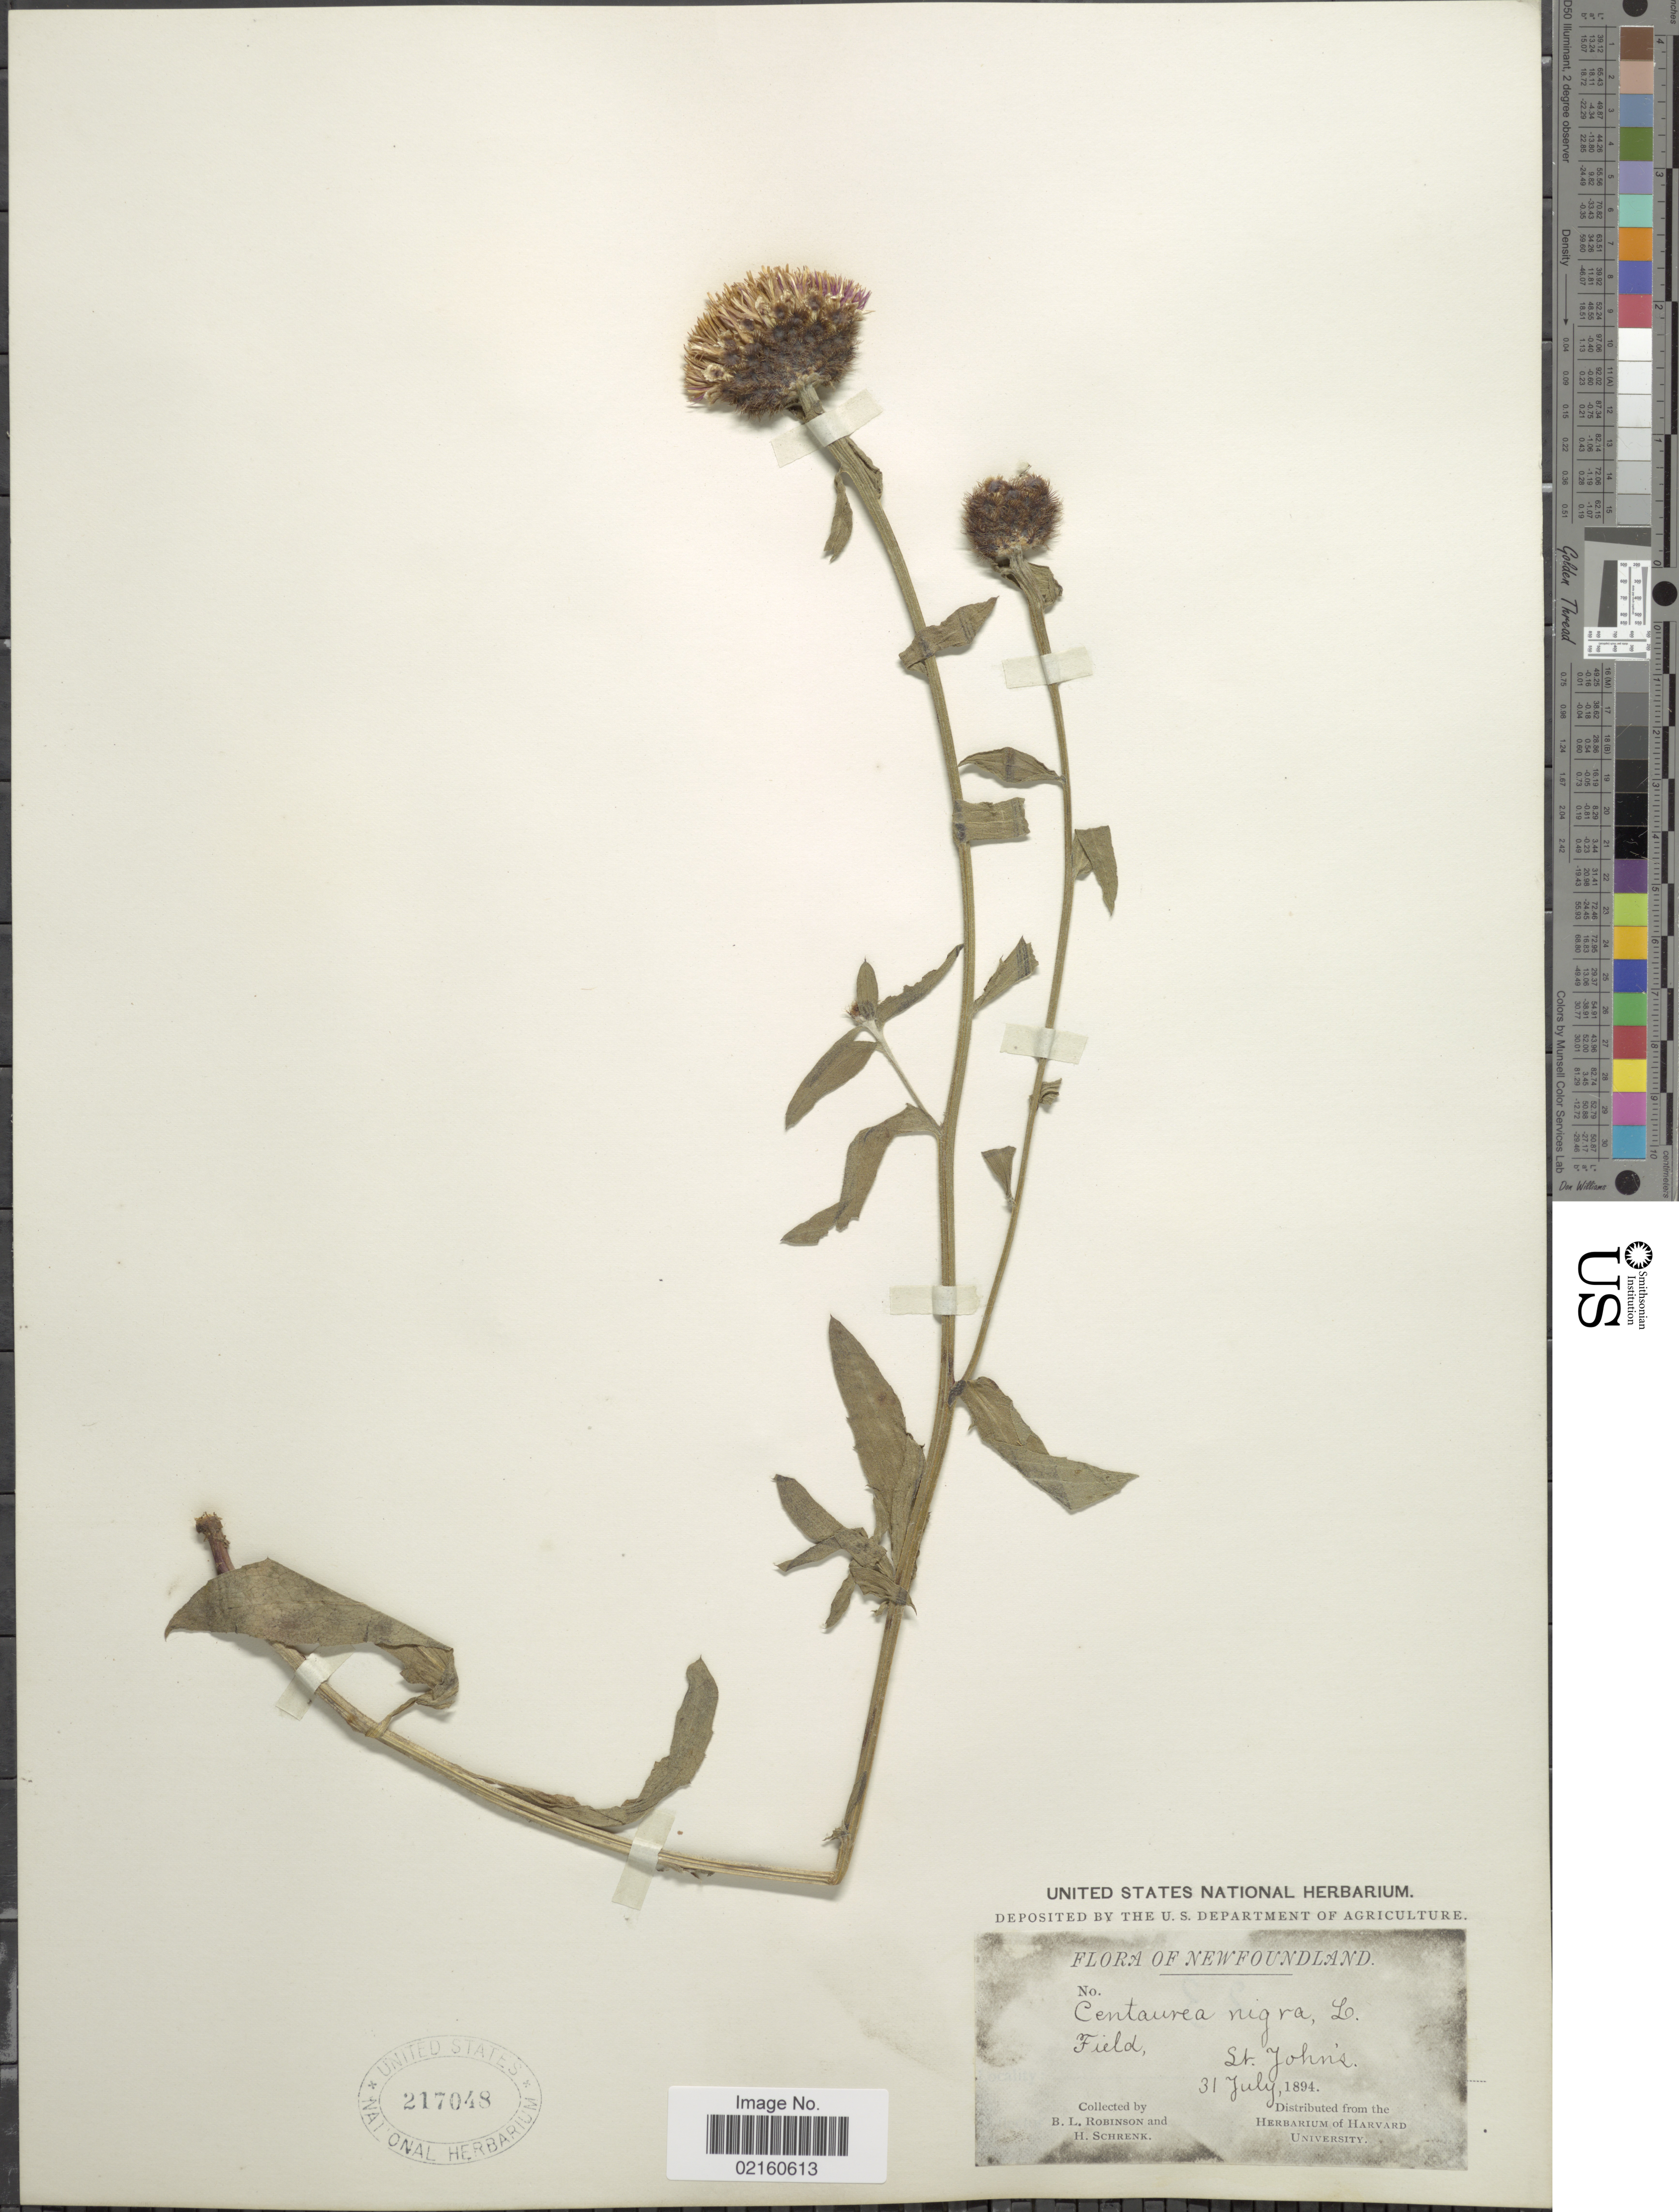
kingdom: Plantae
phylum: Tracheophyta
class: Magnoliopsida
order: Asterales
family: Asteraceae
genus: Centaurea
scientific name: Centaurea nigra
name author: L.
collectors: B. L. Robinson & H. v. Schrenk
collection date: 1894-07-31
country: Canada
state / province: Newfoundland and Labrador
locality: St. John's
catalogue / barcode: US 217048